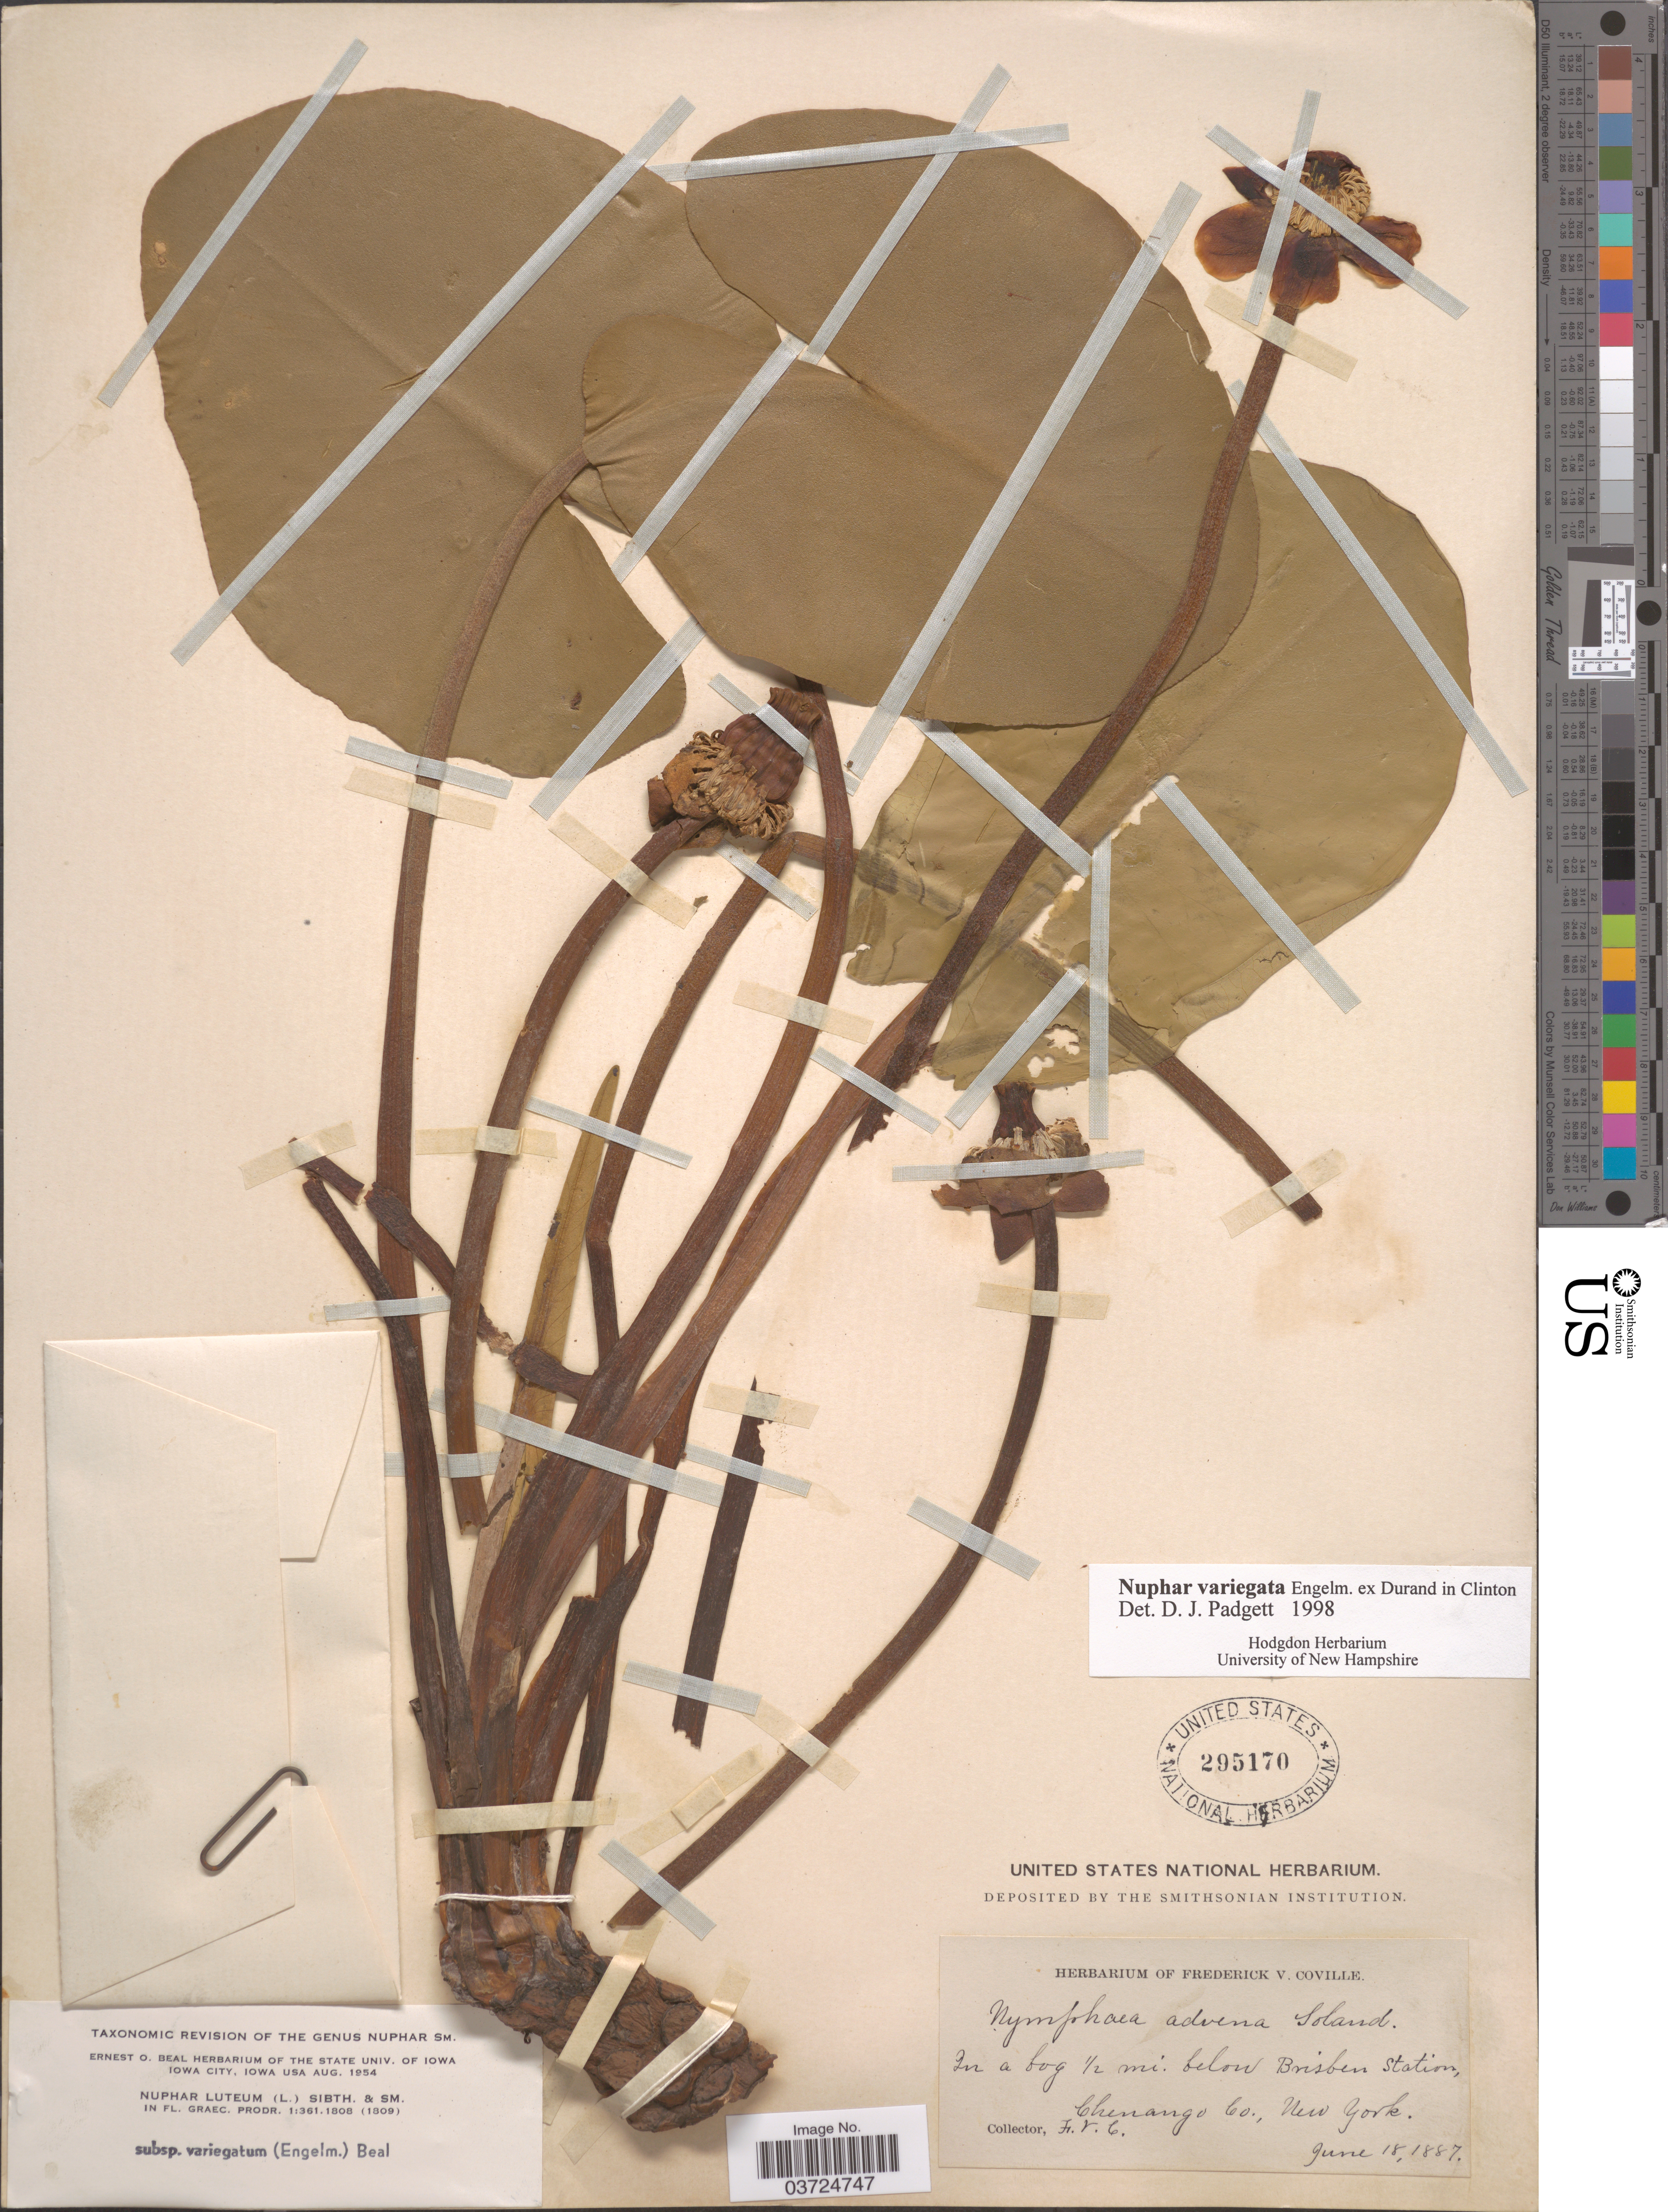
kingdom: Plantae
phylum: Tracheophyta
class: Magnoliopsida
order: Nymphaeales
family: Nymphaeaceae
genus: Nuphar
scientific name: Nuphar variegata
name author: Engelm. ex Durand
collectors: F. V. Coville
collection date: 1887-06-18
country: United States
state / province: New York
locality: In a bog ½ mi. below Brisben Station, Chenango Co.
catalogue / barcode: US 295170